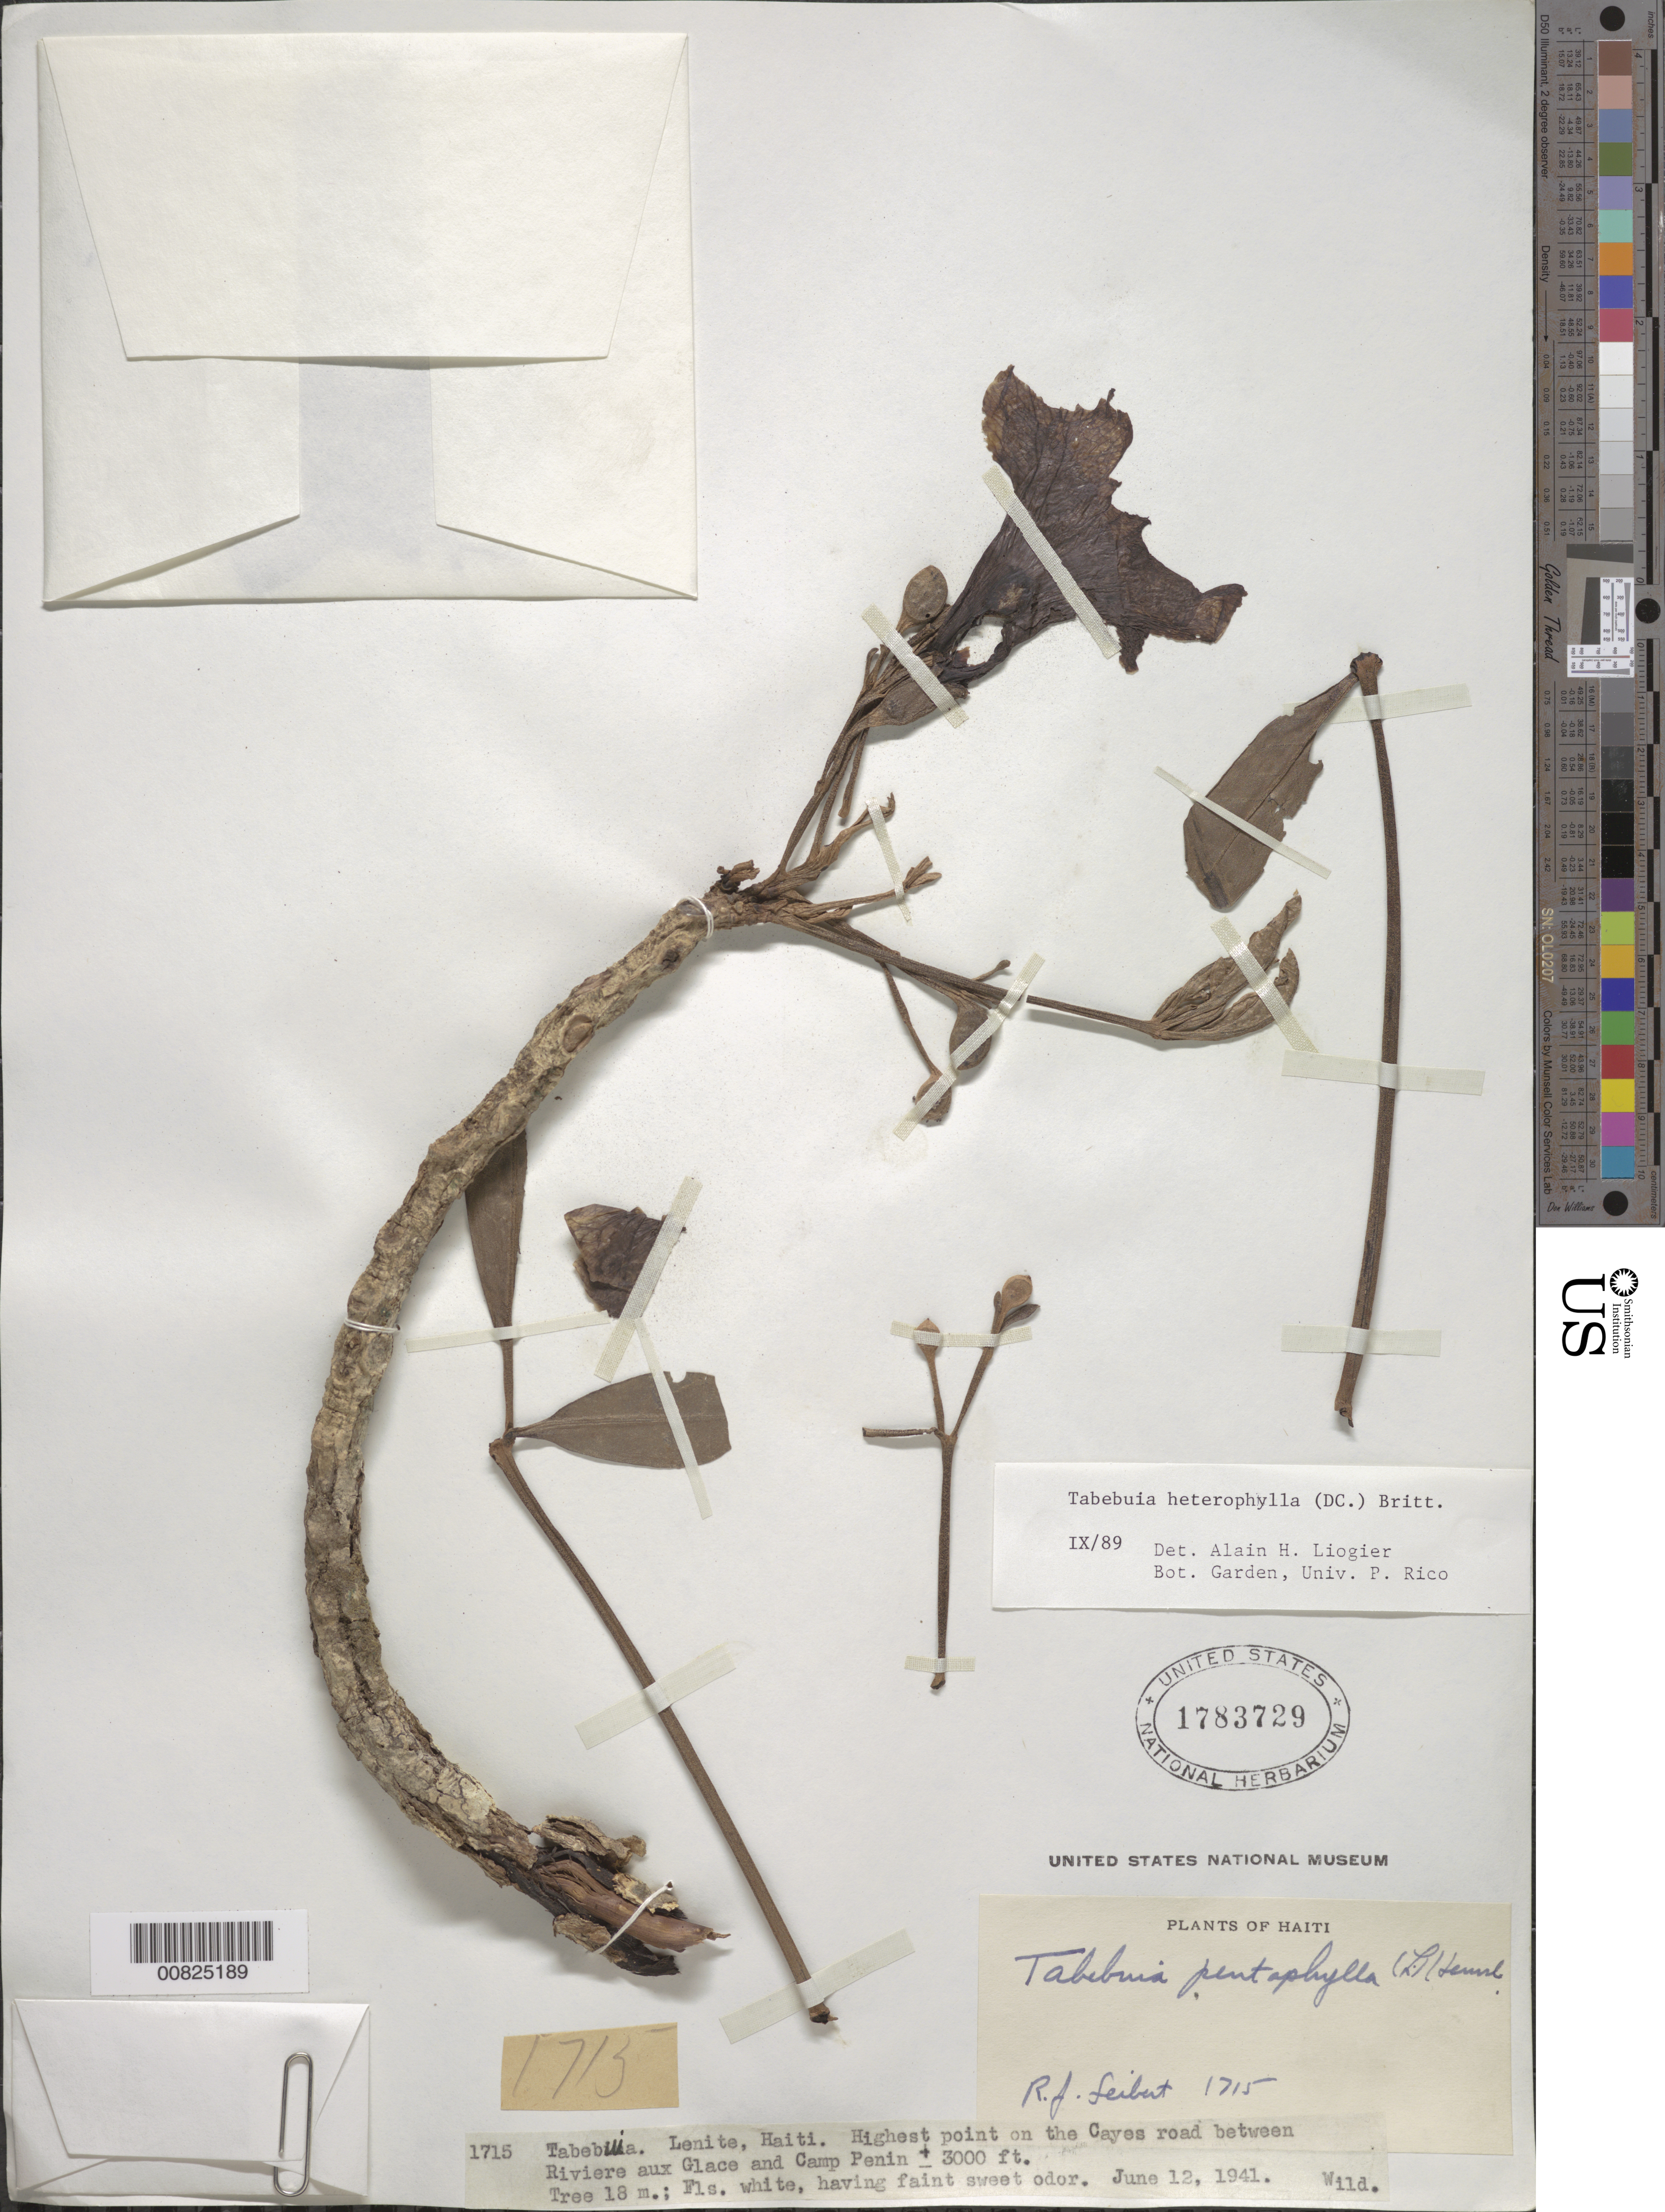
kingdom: Plantae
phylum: Tracheophyta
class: Magnoliopsida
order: Lamiales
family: Bignoniaceae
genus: Tabebuia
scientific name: Tabebuia heterophylla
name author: (DC.) Britton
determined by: Liogier, Alain H.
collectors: R. J. Seibert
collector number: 1715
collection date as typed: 12 Jun 1941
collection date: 1941-06-12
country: Haiti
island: Hispaniola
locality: Lenite, Highest point on the Cayes road between Rivière aux Glace and Camp Penin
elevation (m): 914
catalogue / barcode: US 1783729